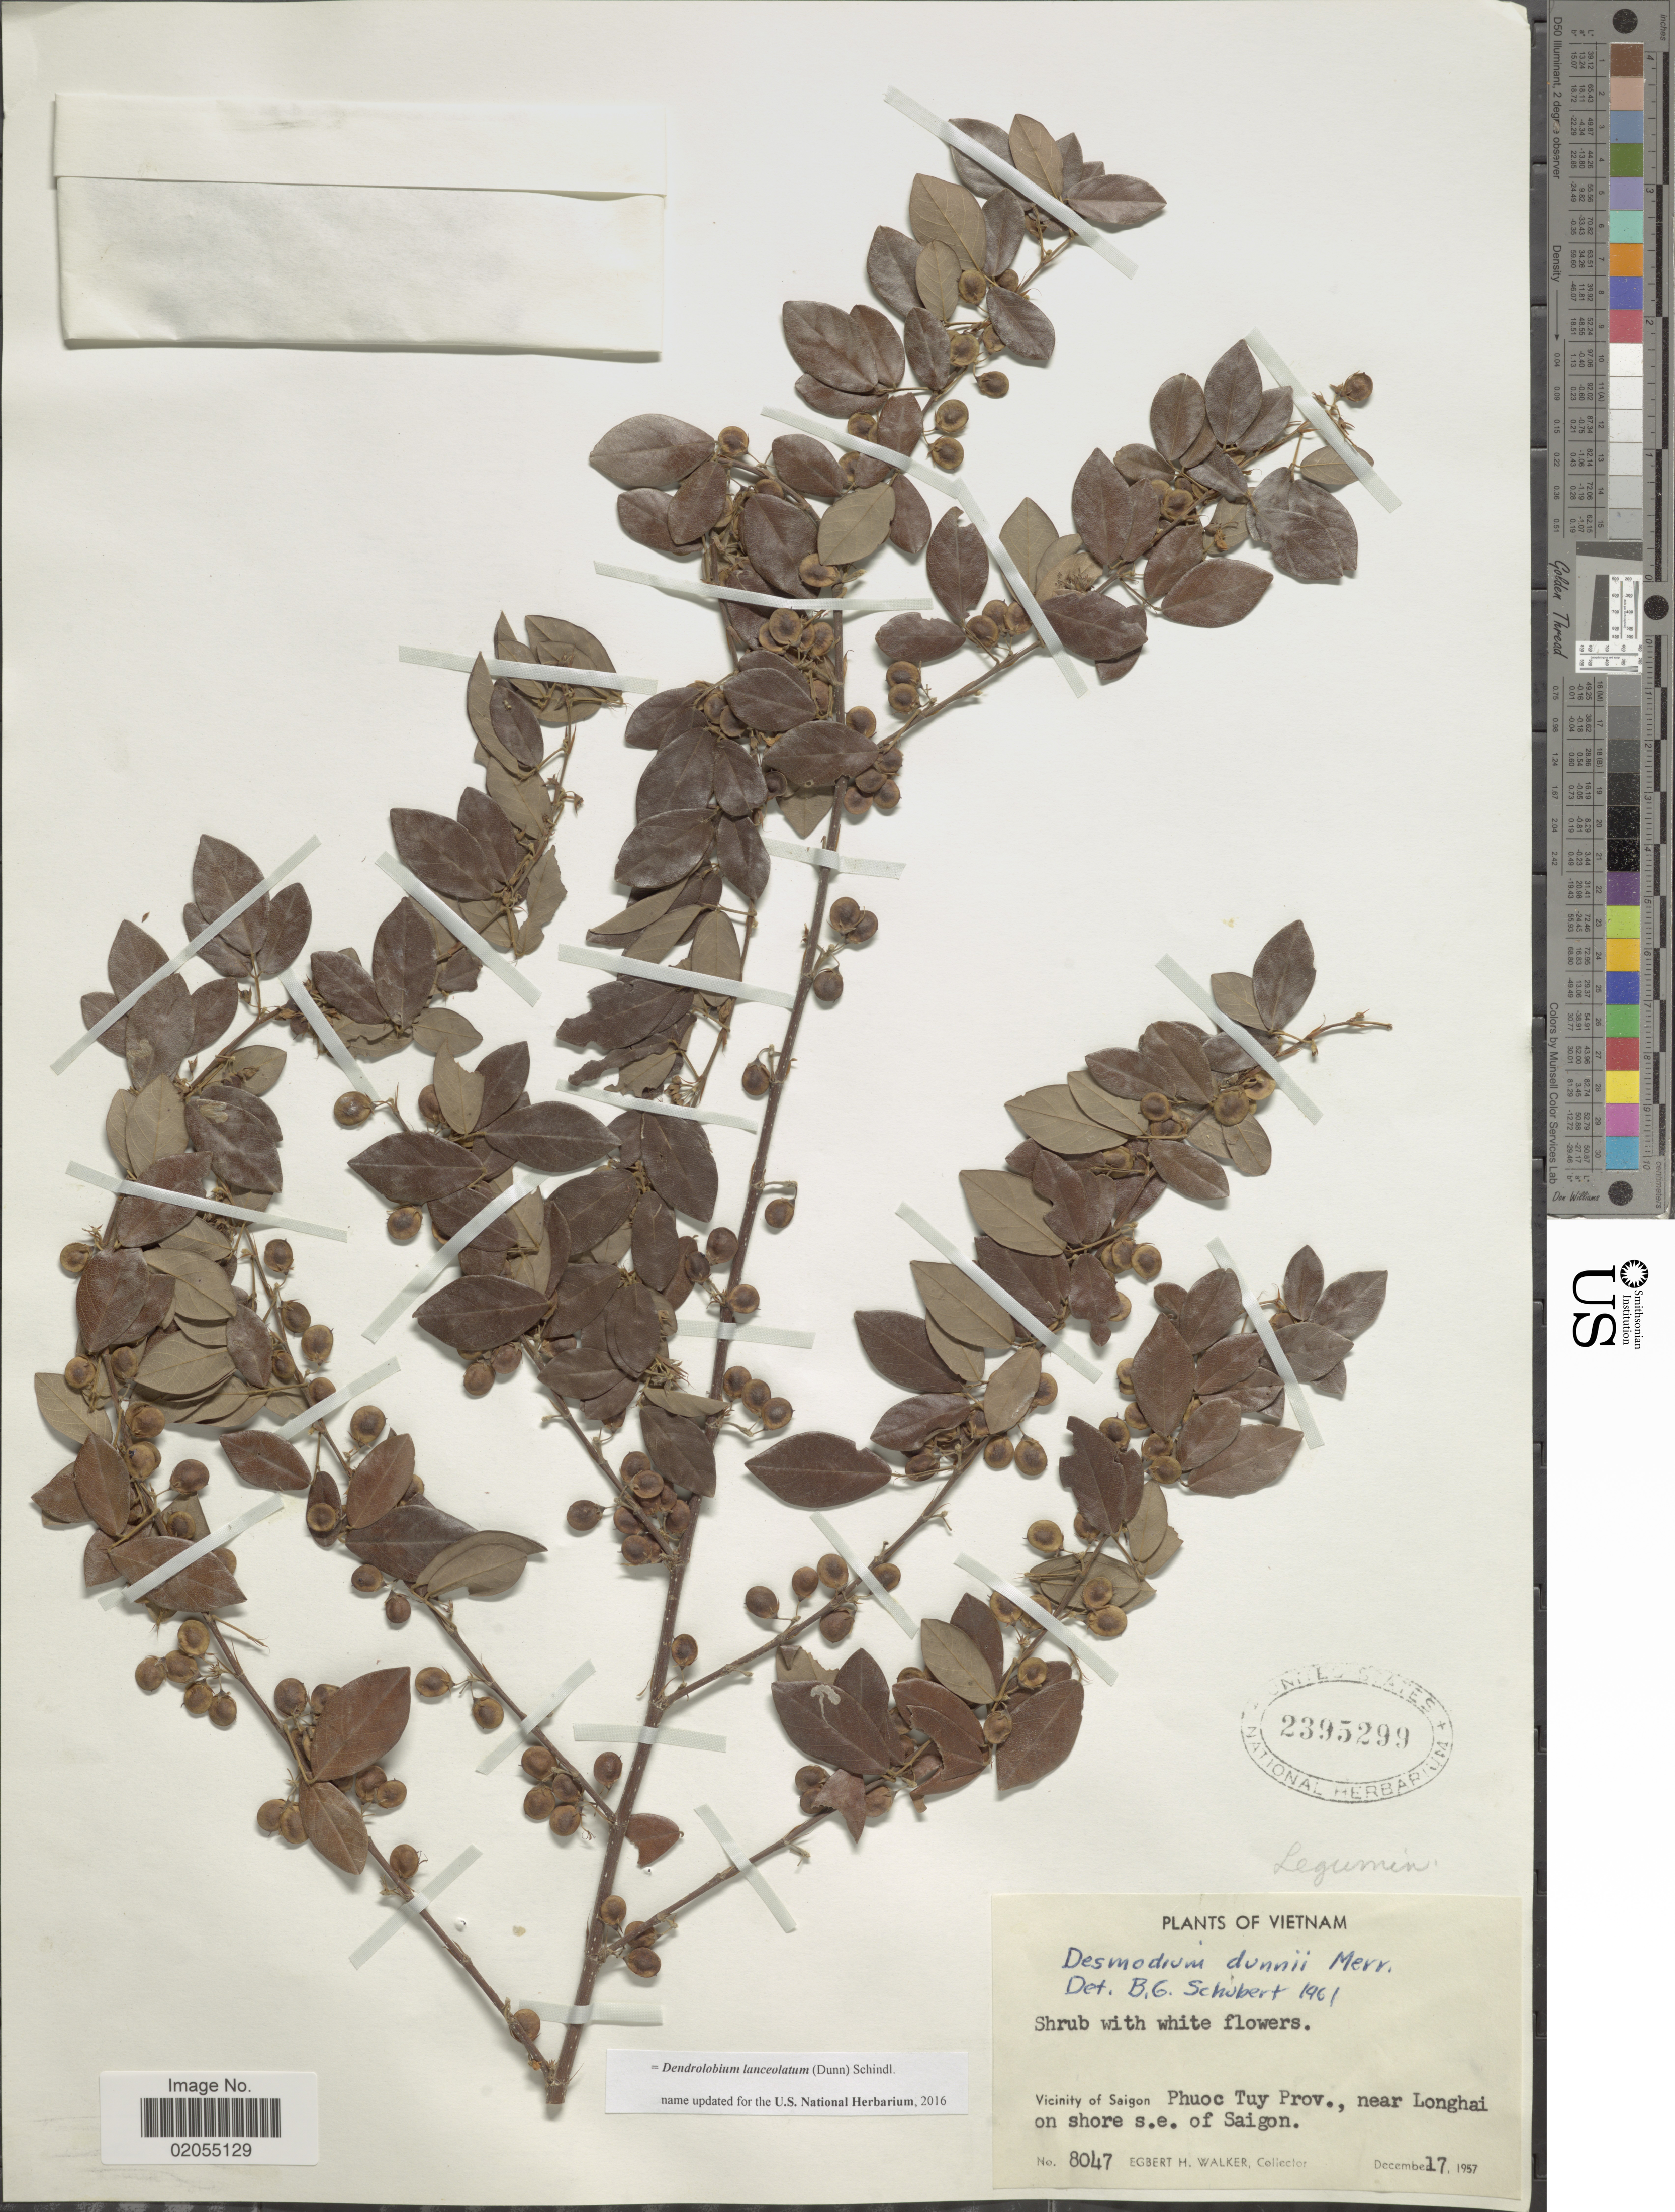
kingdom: Plantae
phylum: Tracheophyta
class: Magnoliopsida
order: Fabales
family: Fabaceae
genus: Dendrolobium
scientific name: Dendrolobium lanceolatum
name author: Schindl.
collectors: E. H. Walker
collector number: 8047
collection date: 1957-12-17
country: Vietnam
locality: Vicinity of Saigon. Phuoc Tuy Prov., near Longhai on shore s.e. of Saigon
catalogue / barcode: US 2395299